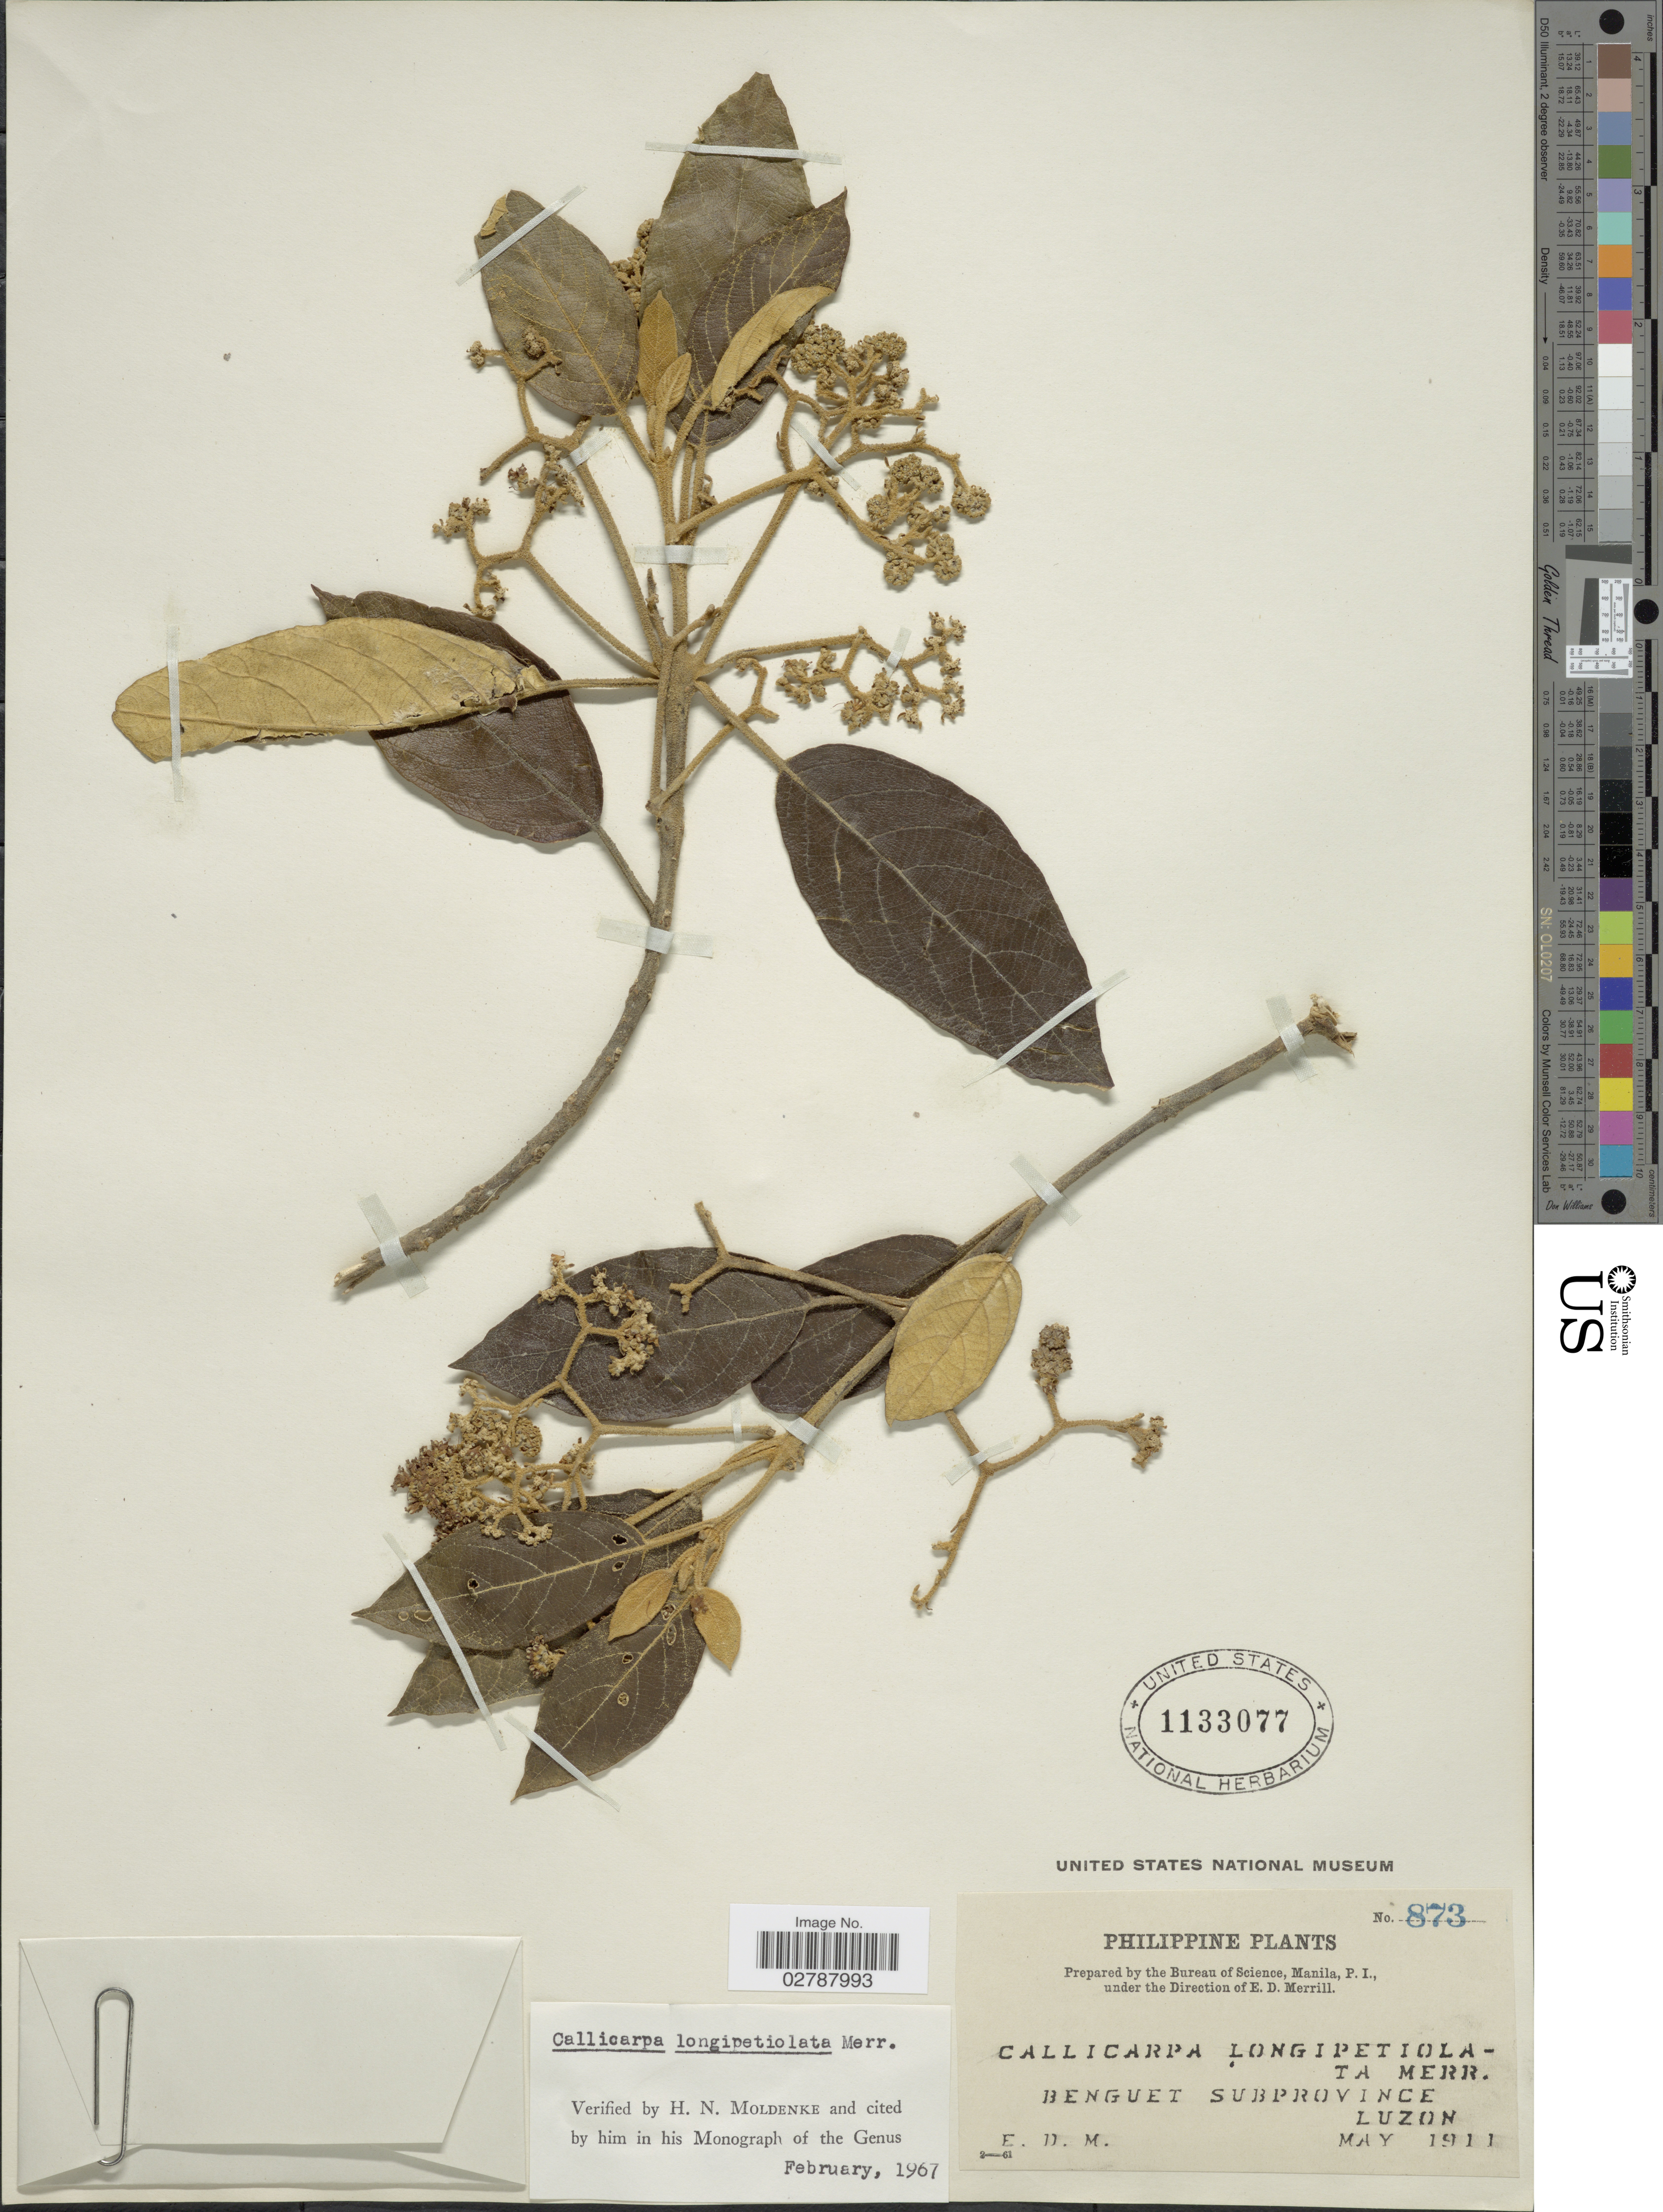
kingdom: Plantae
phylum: Tracheophyta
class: Magnoliopsida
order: Lamiales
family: Lamiaceae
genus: Callicarpa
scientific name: Callicarpa longipetiolata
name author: Merr.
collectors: E. D. Merrill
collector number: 873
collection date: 1911-05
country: Philippines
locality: Benguet Subprovince, Luzon.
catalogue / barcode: US 1133077